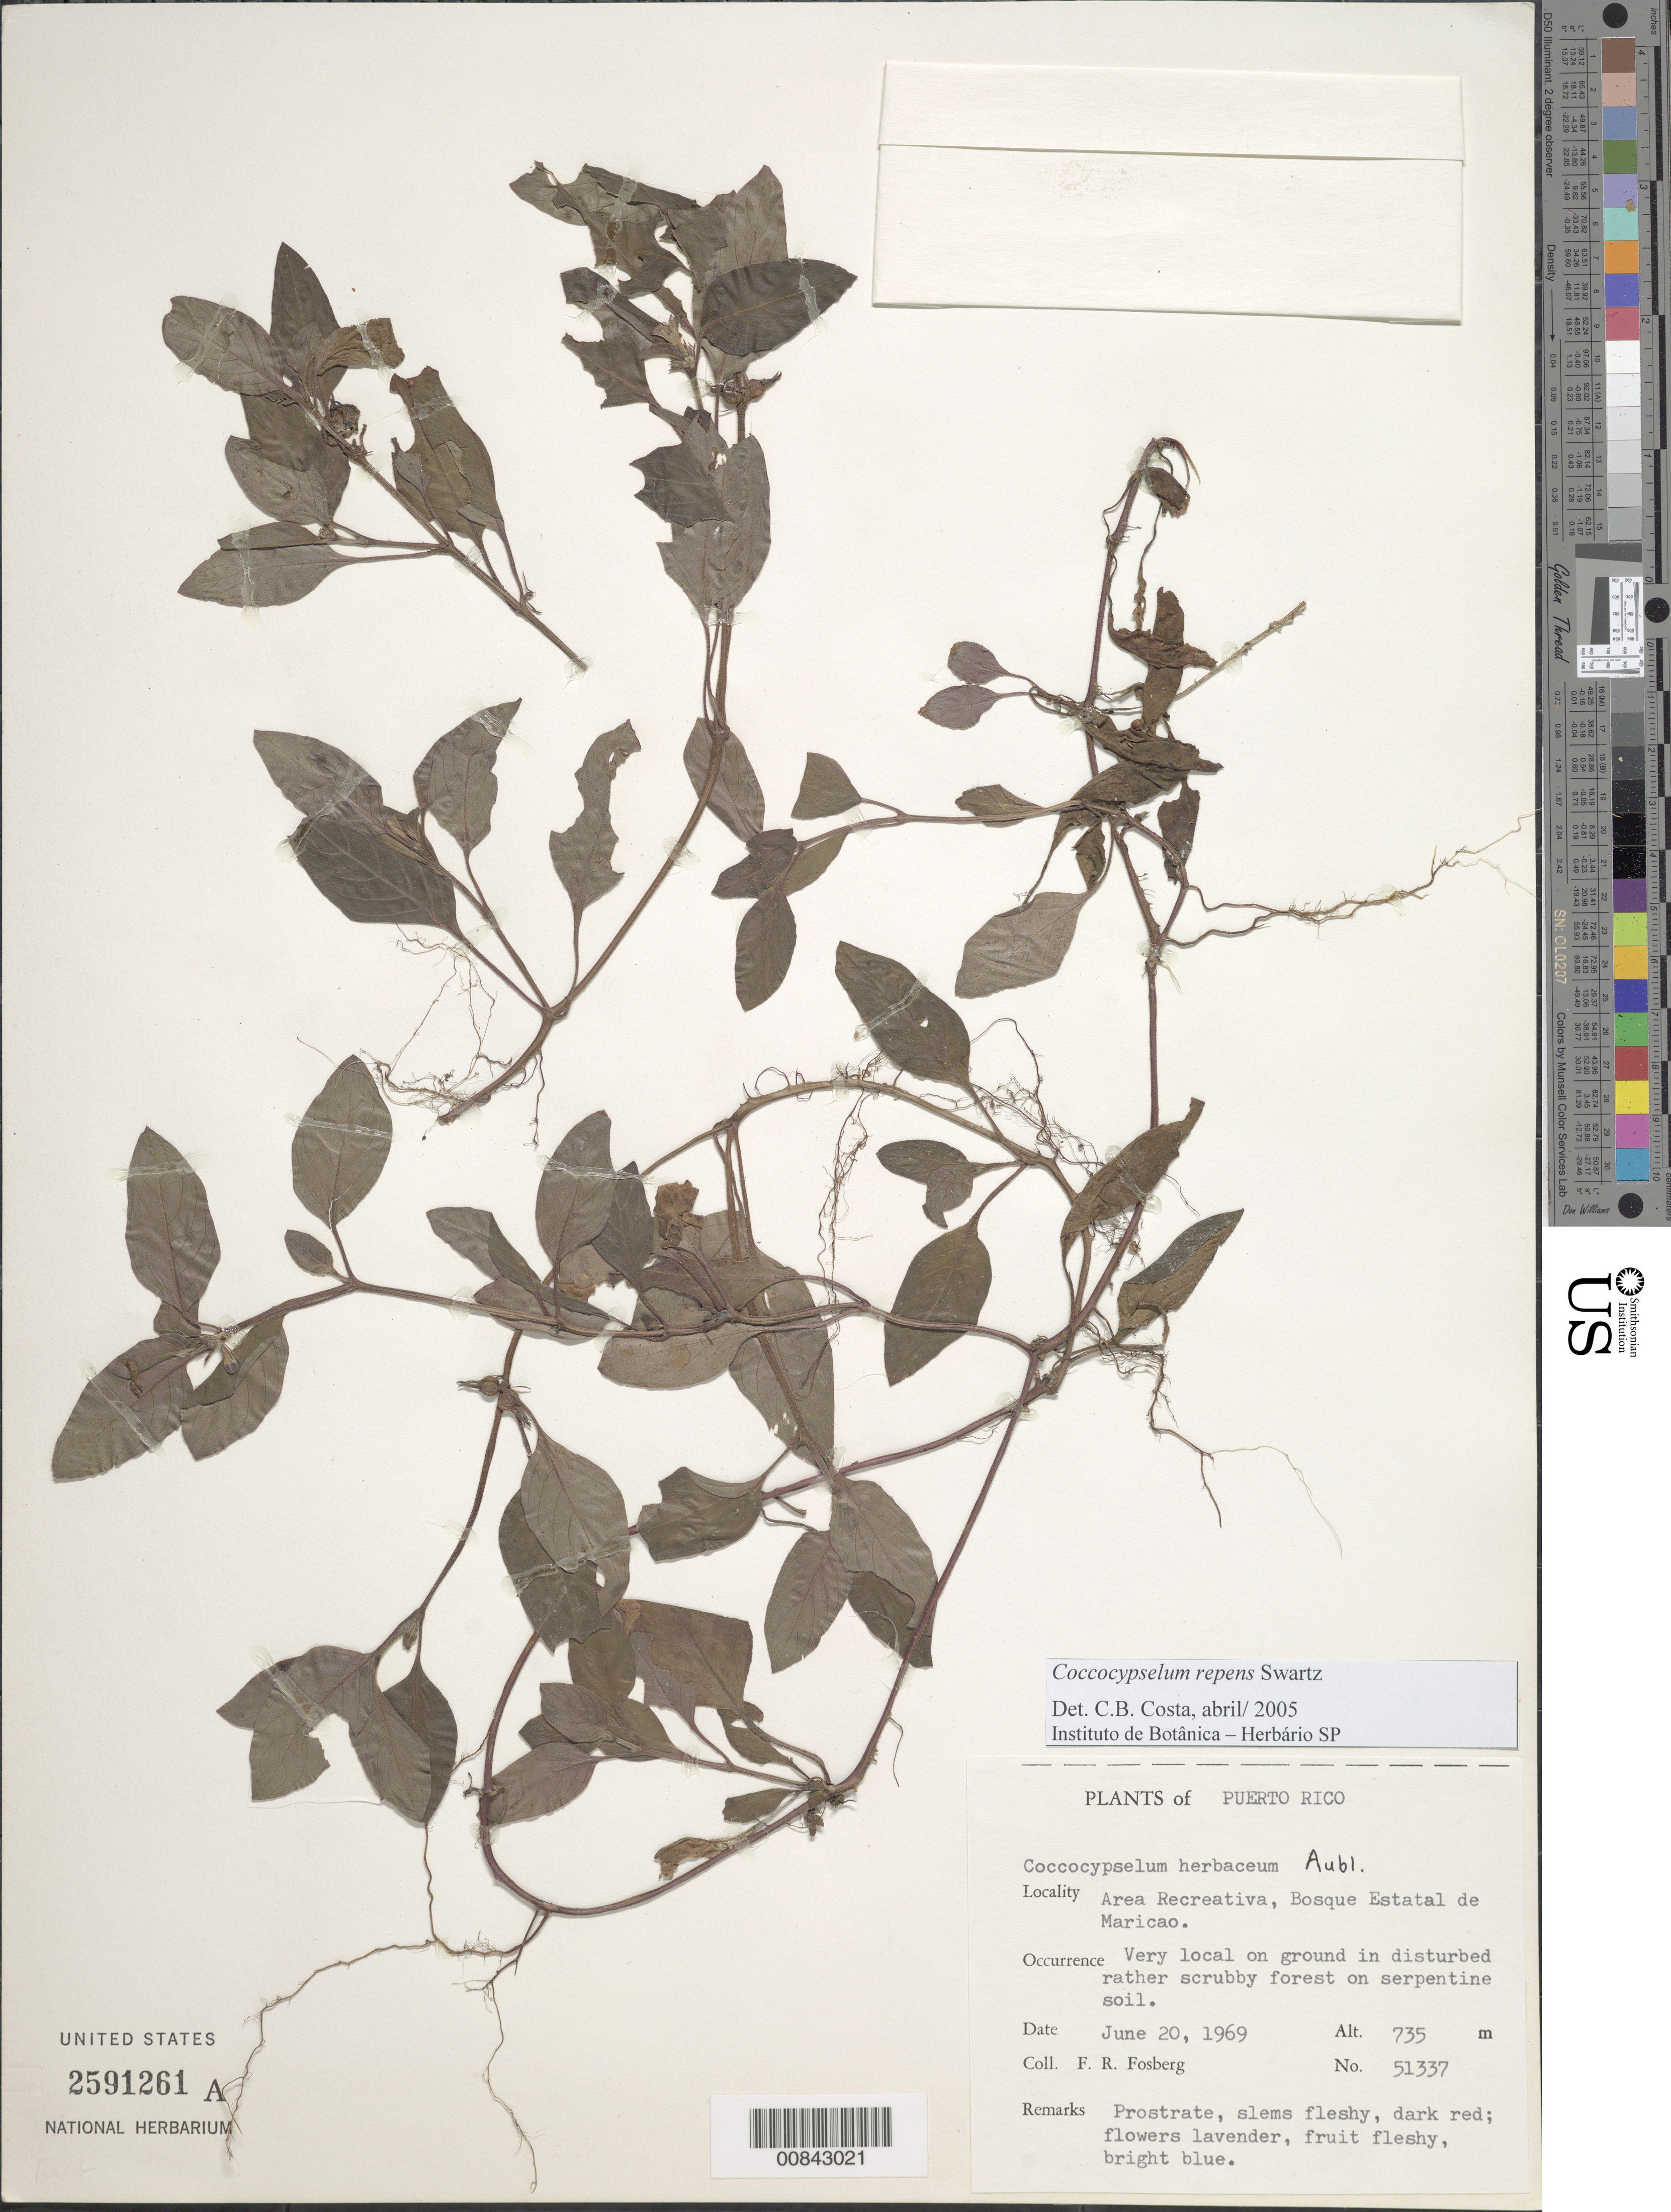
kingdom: Plantae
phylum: Tracheophyta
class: Magnoliopsida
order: Gentianales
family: Rubiaceae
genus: Coccocypselum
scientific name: Coccocypselum repens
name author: Sw.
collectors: F. R. Fosberg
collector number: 51337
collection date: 1969-06-20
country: Puerto Rico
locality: Area Recreativa, Bosque Estatal de Mricao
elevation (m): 735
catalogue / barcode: US 2591261A